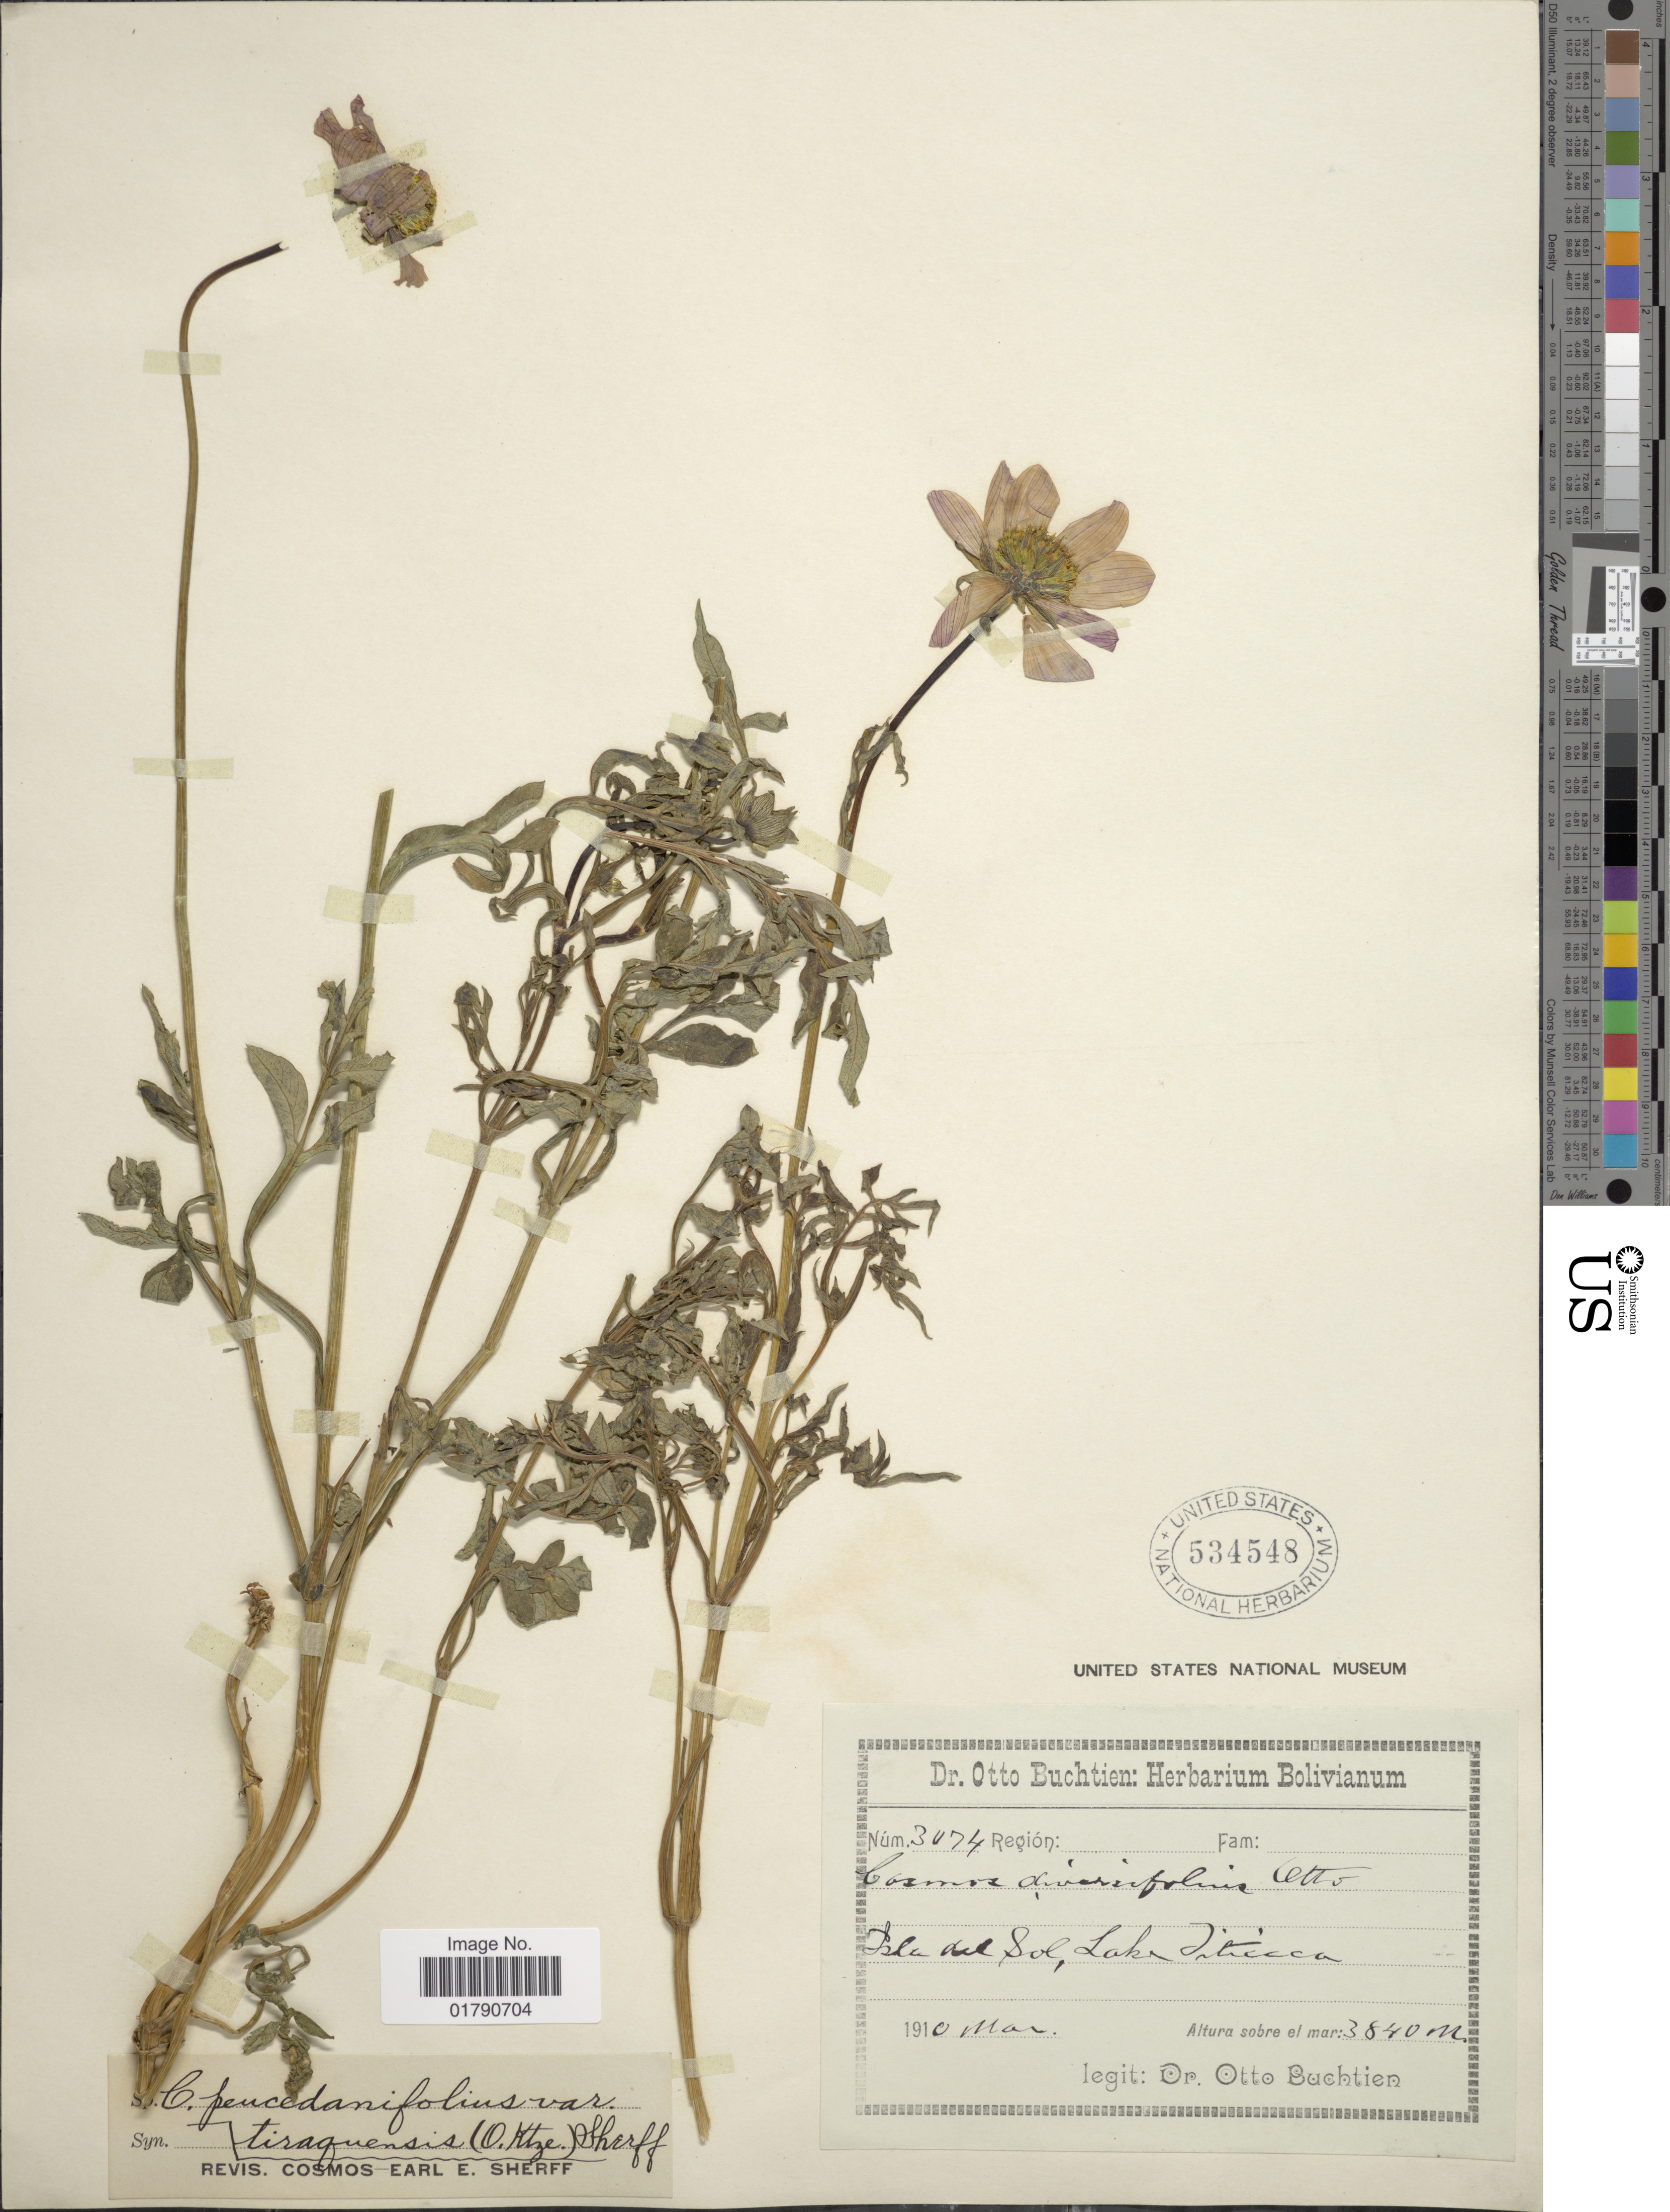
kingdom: Plantae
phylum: Tracheophyta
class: Magnoliopsida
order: Asterales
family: Asteraceae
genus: Cosmos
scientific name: Cosmos peucedanifolius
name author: Wedd.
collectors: O. Buchtien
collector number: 3074*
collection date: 1910-03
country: Bolivia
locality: Isla del Sol, Lake Titicaca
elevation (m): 3840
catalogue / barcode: US 534548